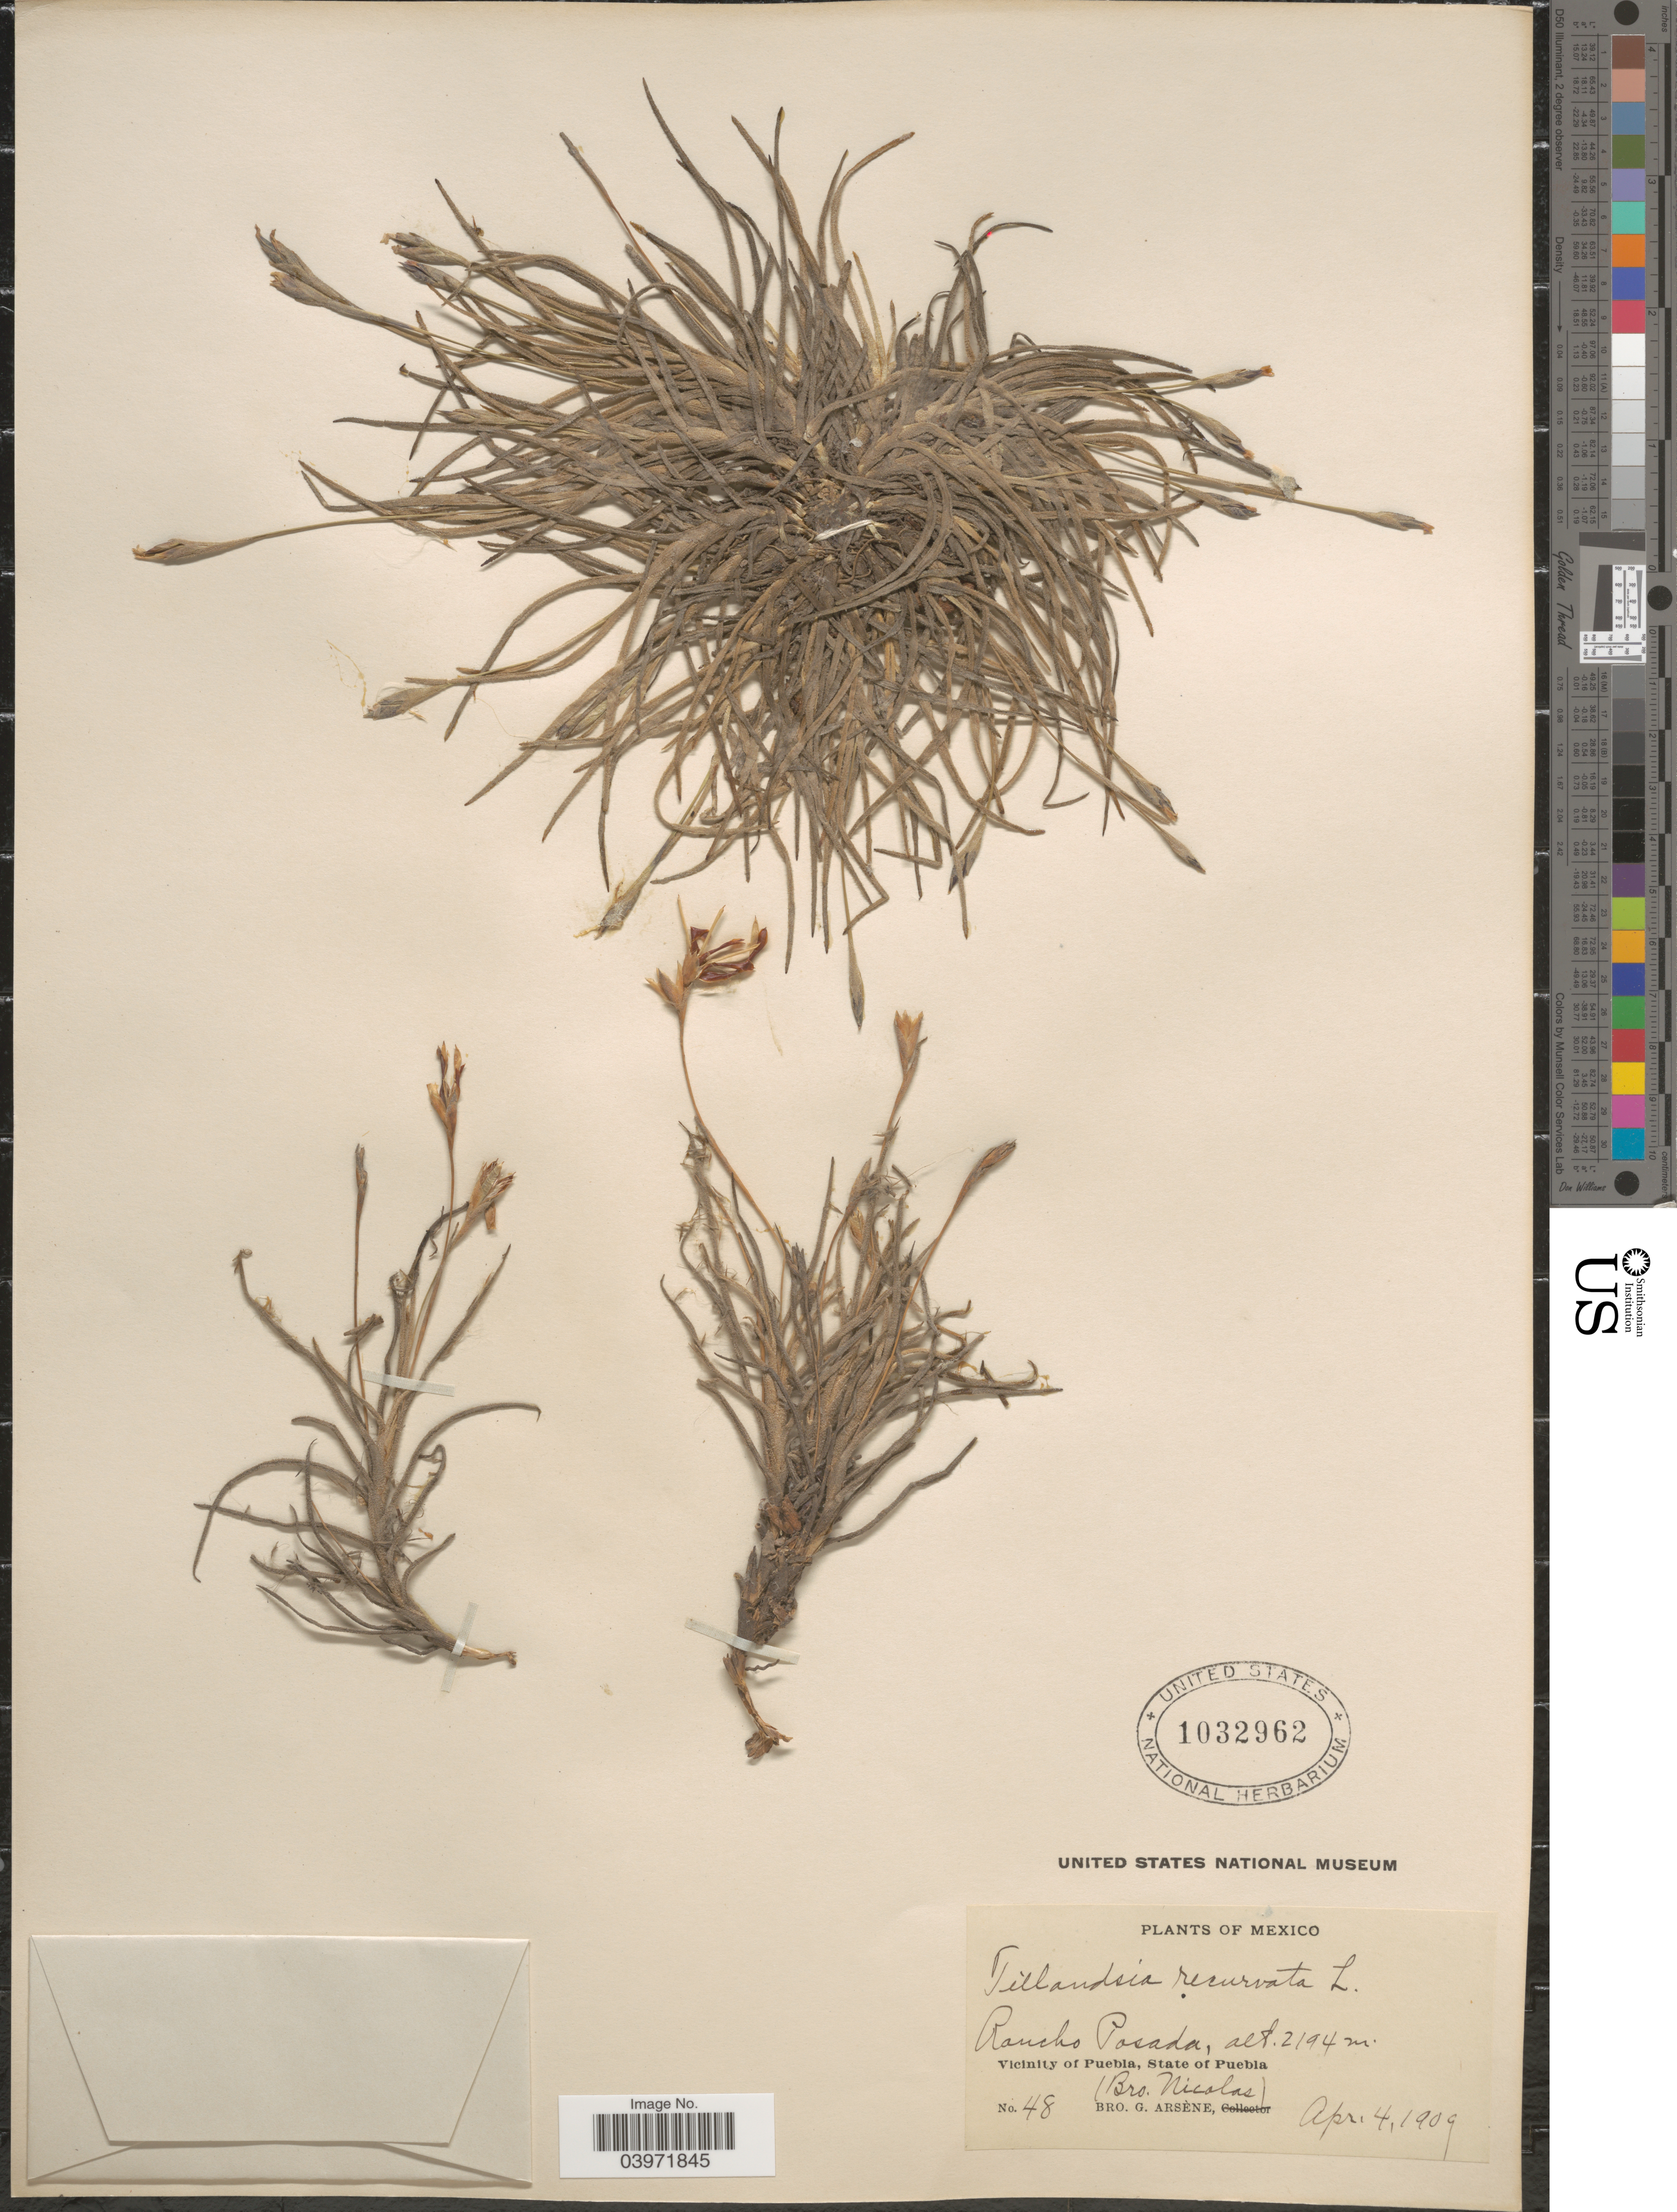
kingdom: Plantae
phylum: Tracheophyta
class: Liliopsida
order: Poales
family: Bromeliaceae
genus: Tillandsia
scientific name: Tillandsia recurvata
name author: L.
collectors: Bro. G. Arsène & Bro. Nicolas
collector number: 48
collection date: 1909-04-04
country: Mexico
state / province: Puebla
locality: Rancho Posada. Vicinity of Puebla.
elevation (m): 2194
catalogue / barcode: US 1032962